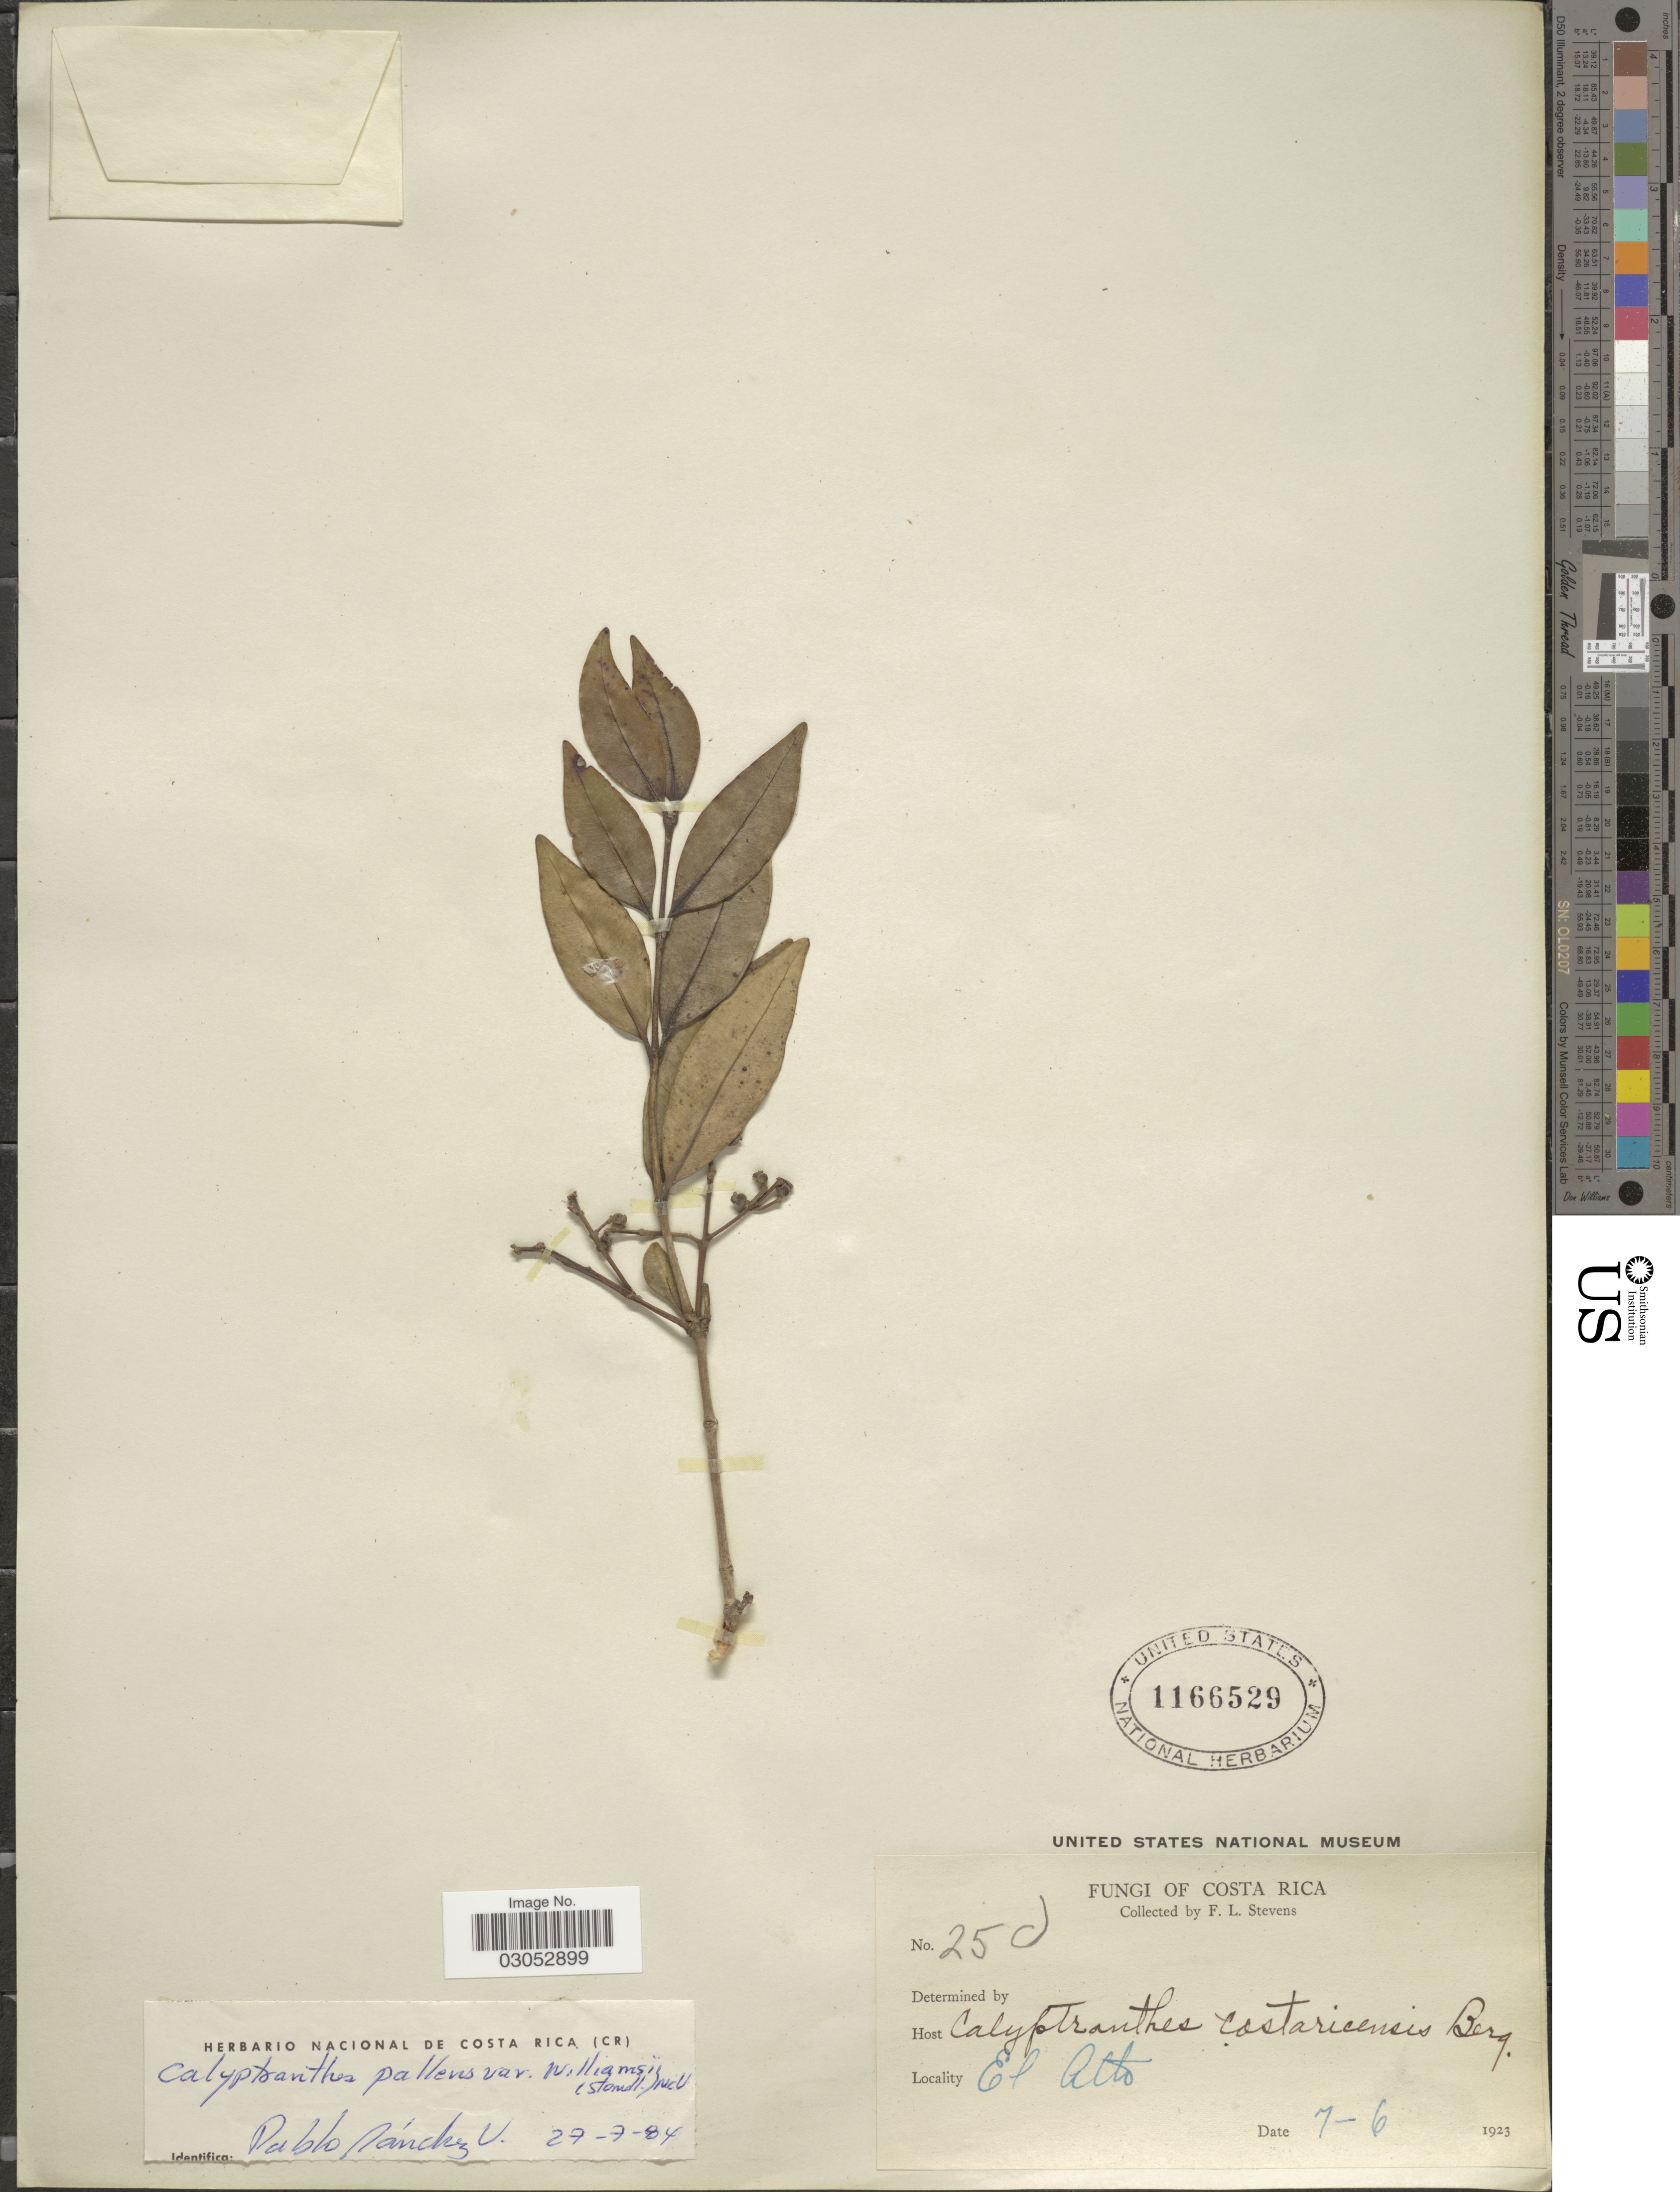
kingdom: Plantae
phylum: Tracheophyta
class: Magnoliopsida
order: Myrtales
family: Myrtaceae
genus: Myrcia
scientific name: Myrcia neopallens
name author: A.R. Lourenço & E. Lucas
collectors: F. L. Stevens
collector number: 25d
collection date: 1923-06-07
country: Costa Rica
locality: El Alto.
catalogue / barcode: US 1166529